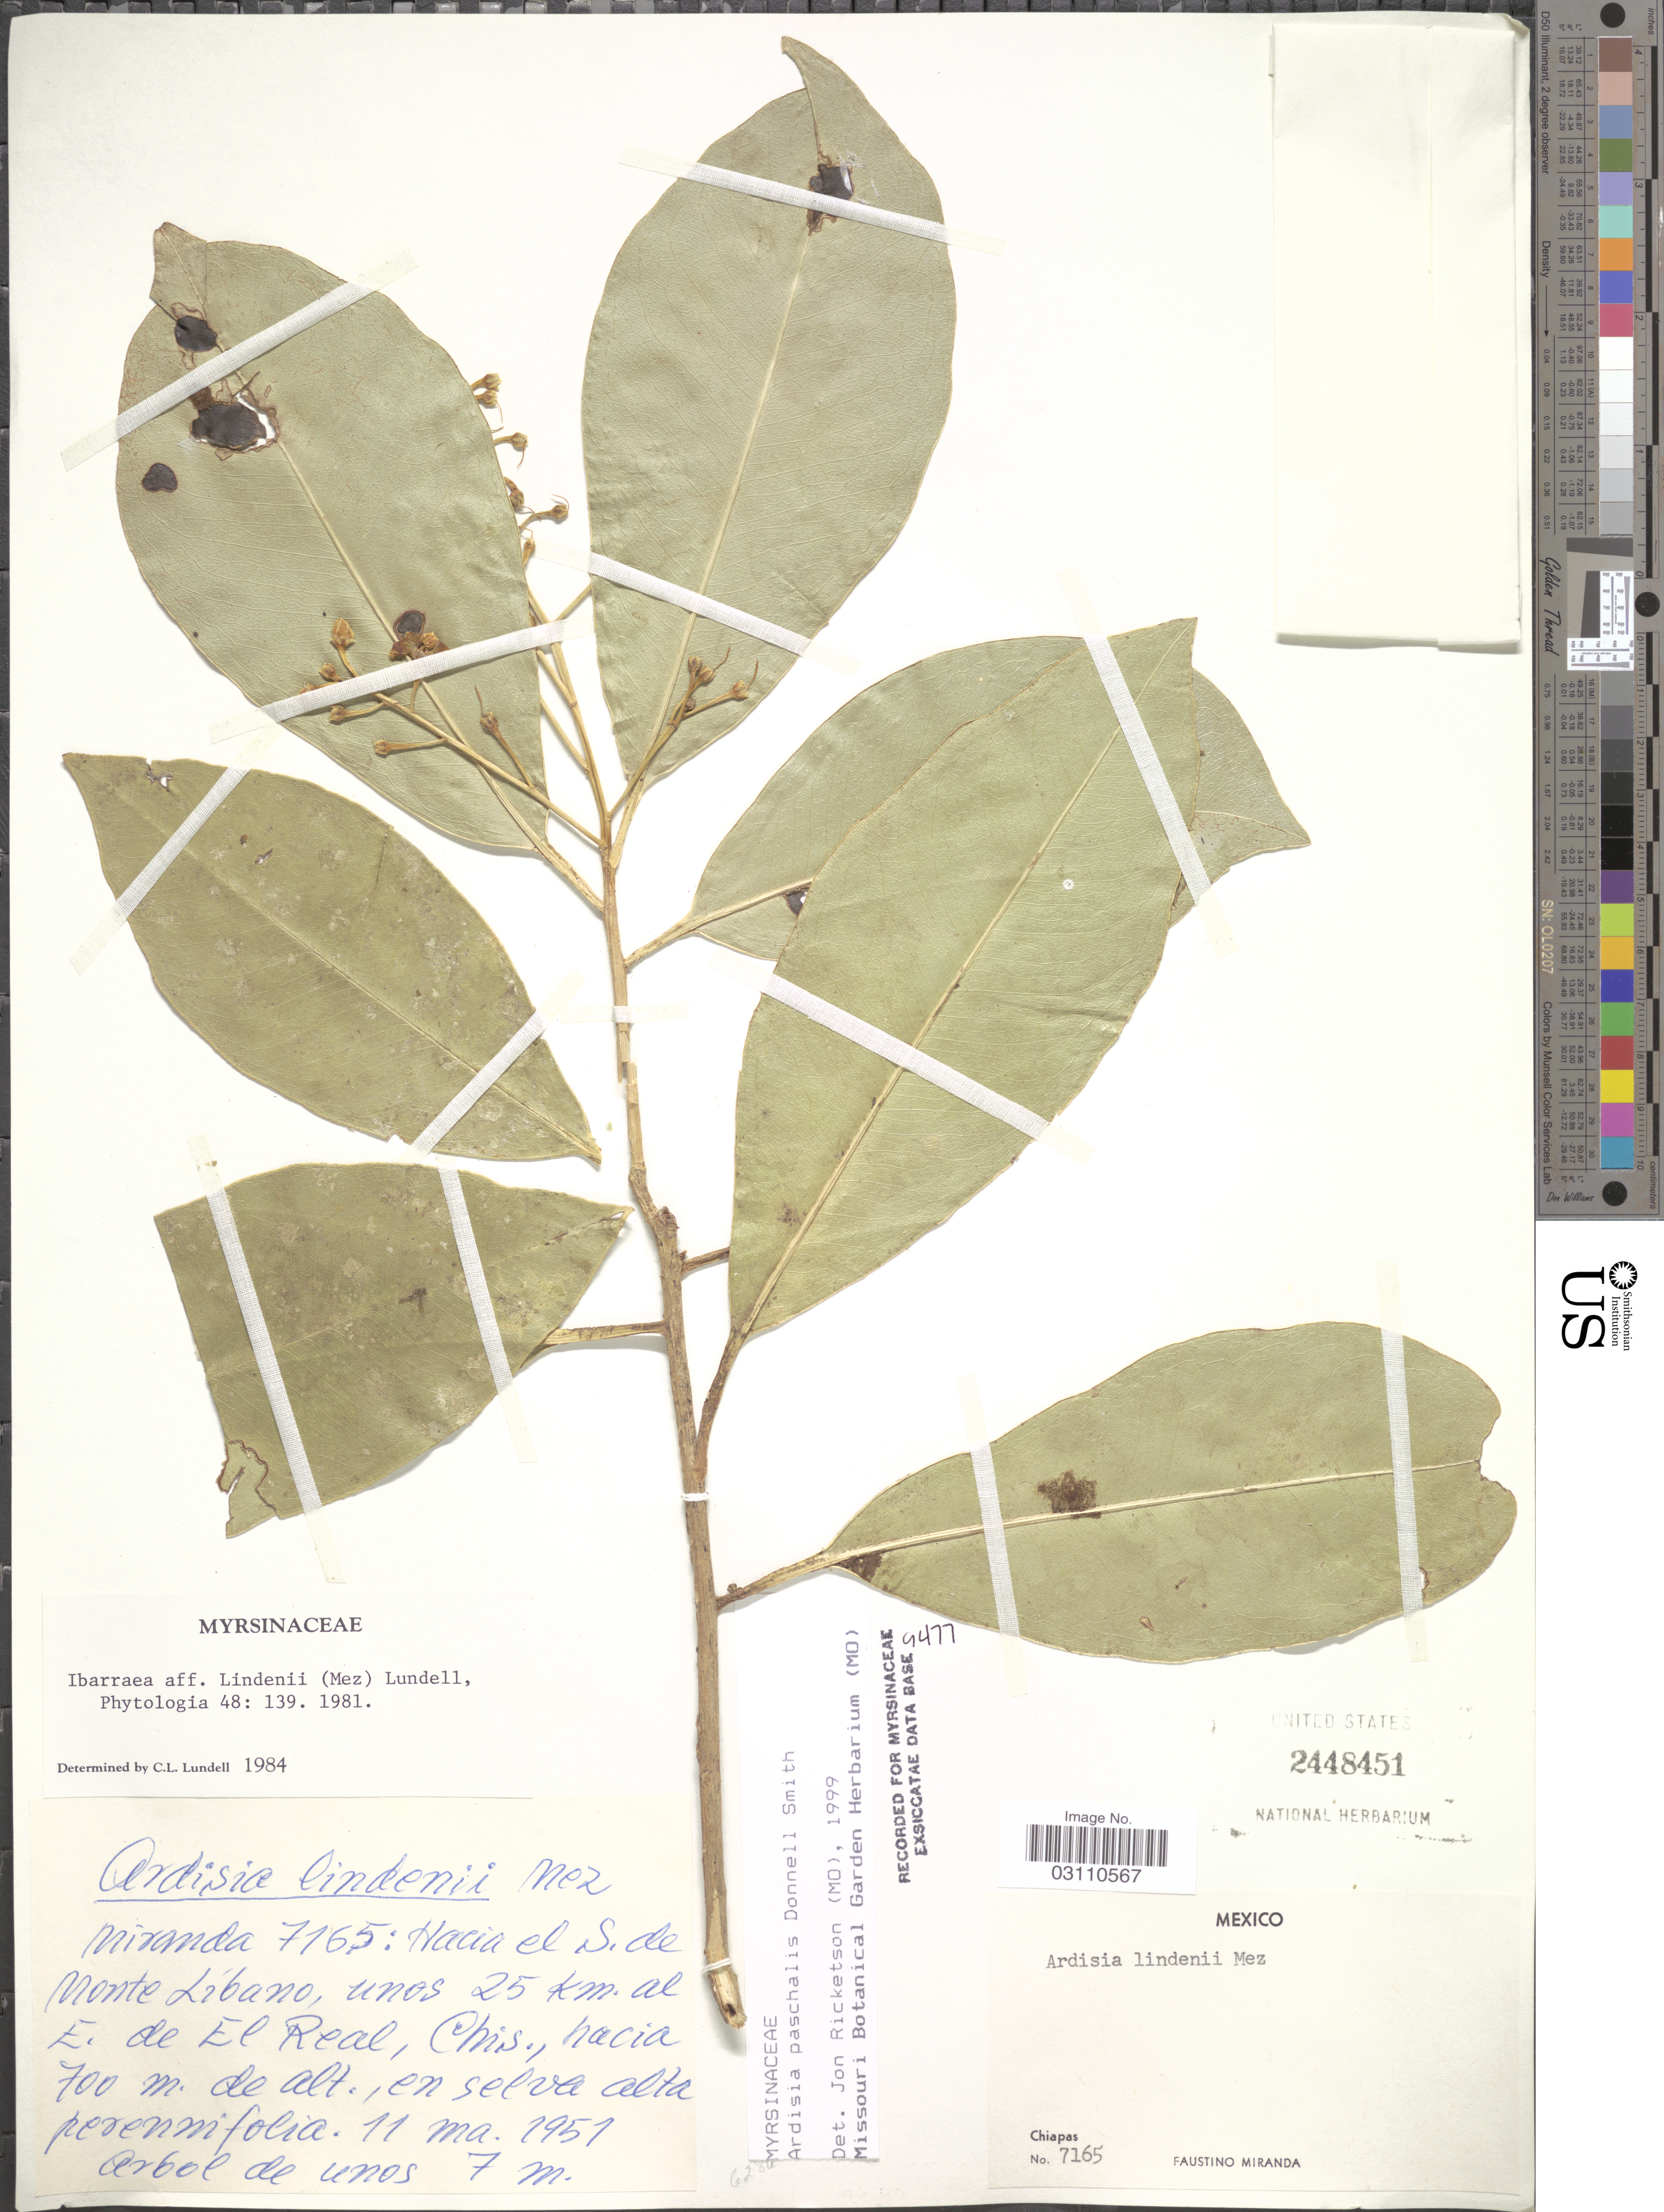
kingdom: Plantae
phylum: Tracheophyta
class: Magnoliopsida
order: Ericales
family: Primulaceae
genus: Ardisia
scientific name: Ardisia paschalis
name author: Donn. Sm.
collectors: F. Miranda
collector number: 7165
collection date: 1951-05-11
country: Mexico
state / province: Chiapas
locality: Hacia el S. de Monte Libano, unos 25 km. al E. de El Real.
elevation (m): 700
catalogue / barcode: US 2448451